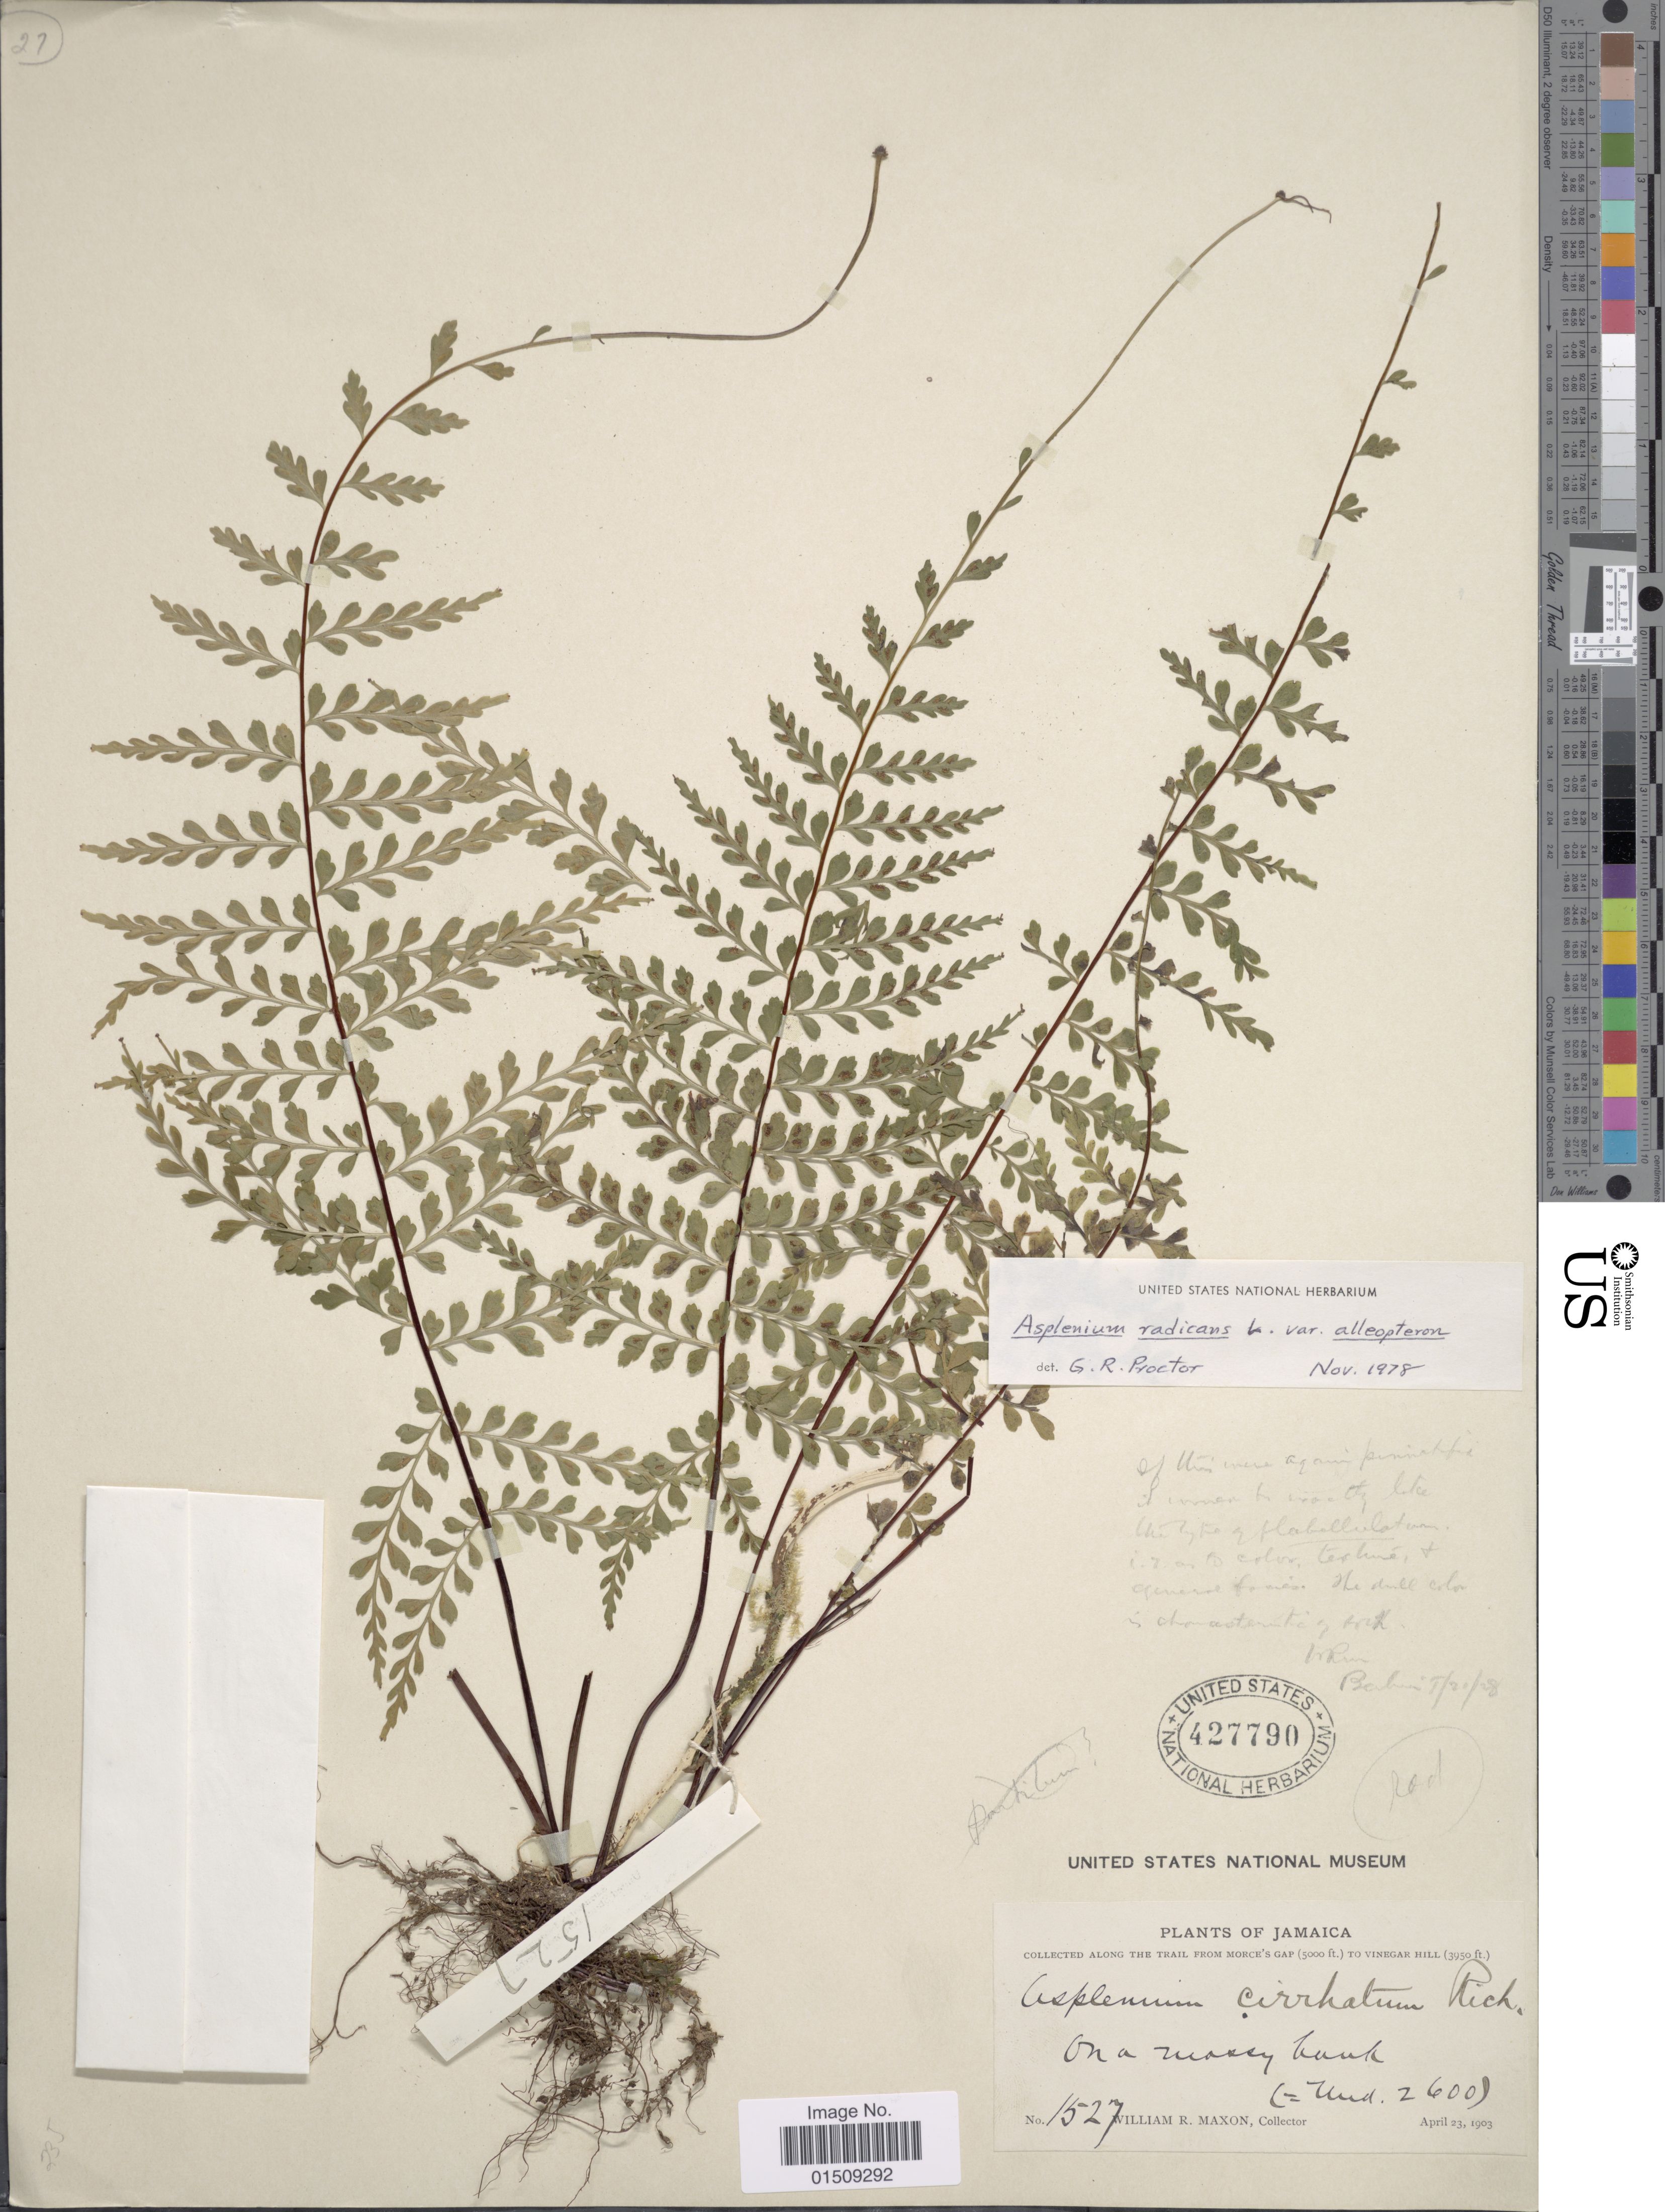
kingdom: Plantae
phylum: Tracheophyta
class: Polypodiopsida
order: Polypodiales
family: Aspleniaceae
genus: Asplenium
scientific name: Asplenium radicans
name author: L.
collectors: W. R. Maxon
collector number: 1527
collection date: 1903-04-23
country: Jamaica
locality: Along the trail from Morce's Gap to Vinegar Hill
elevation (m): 1204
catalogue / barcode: US 427790